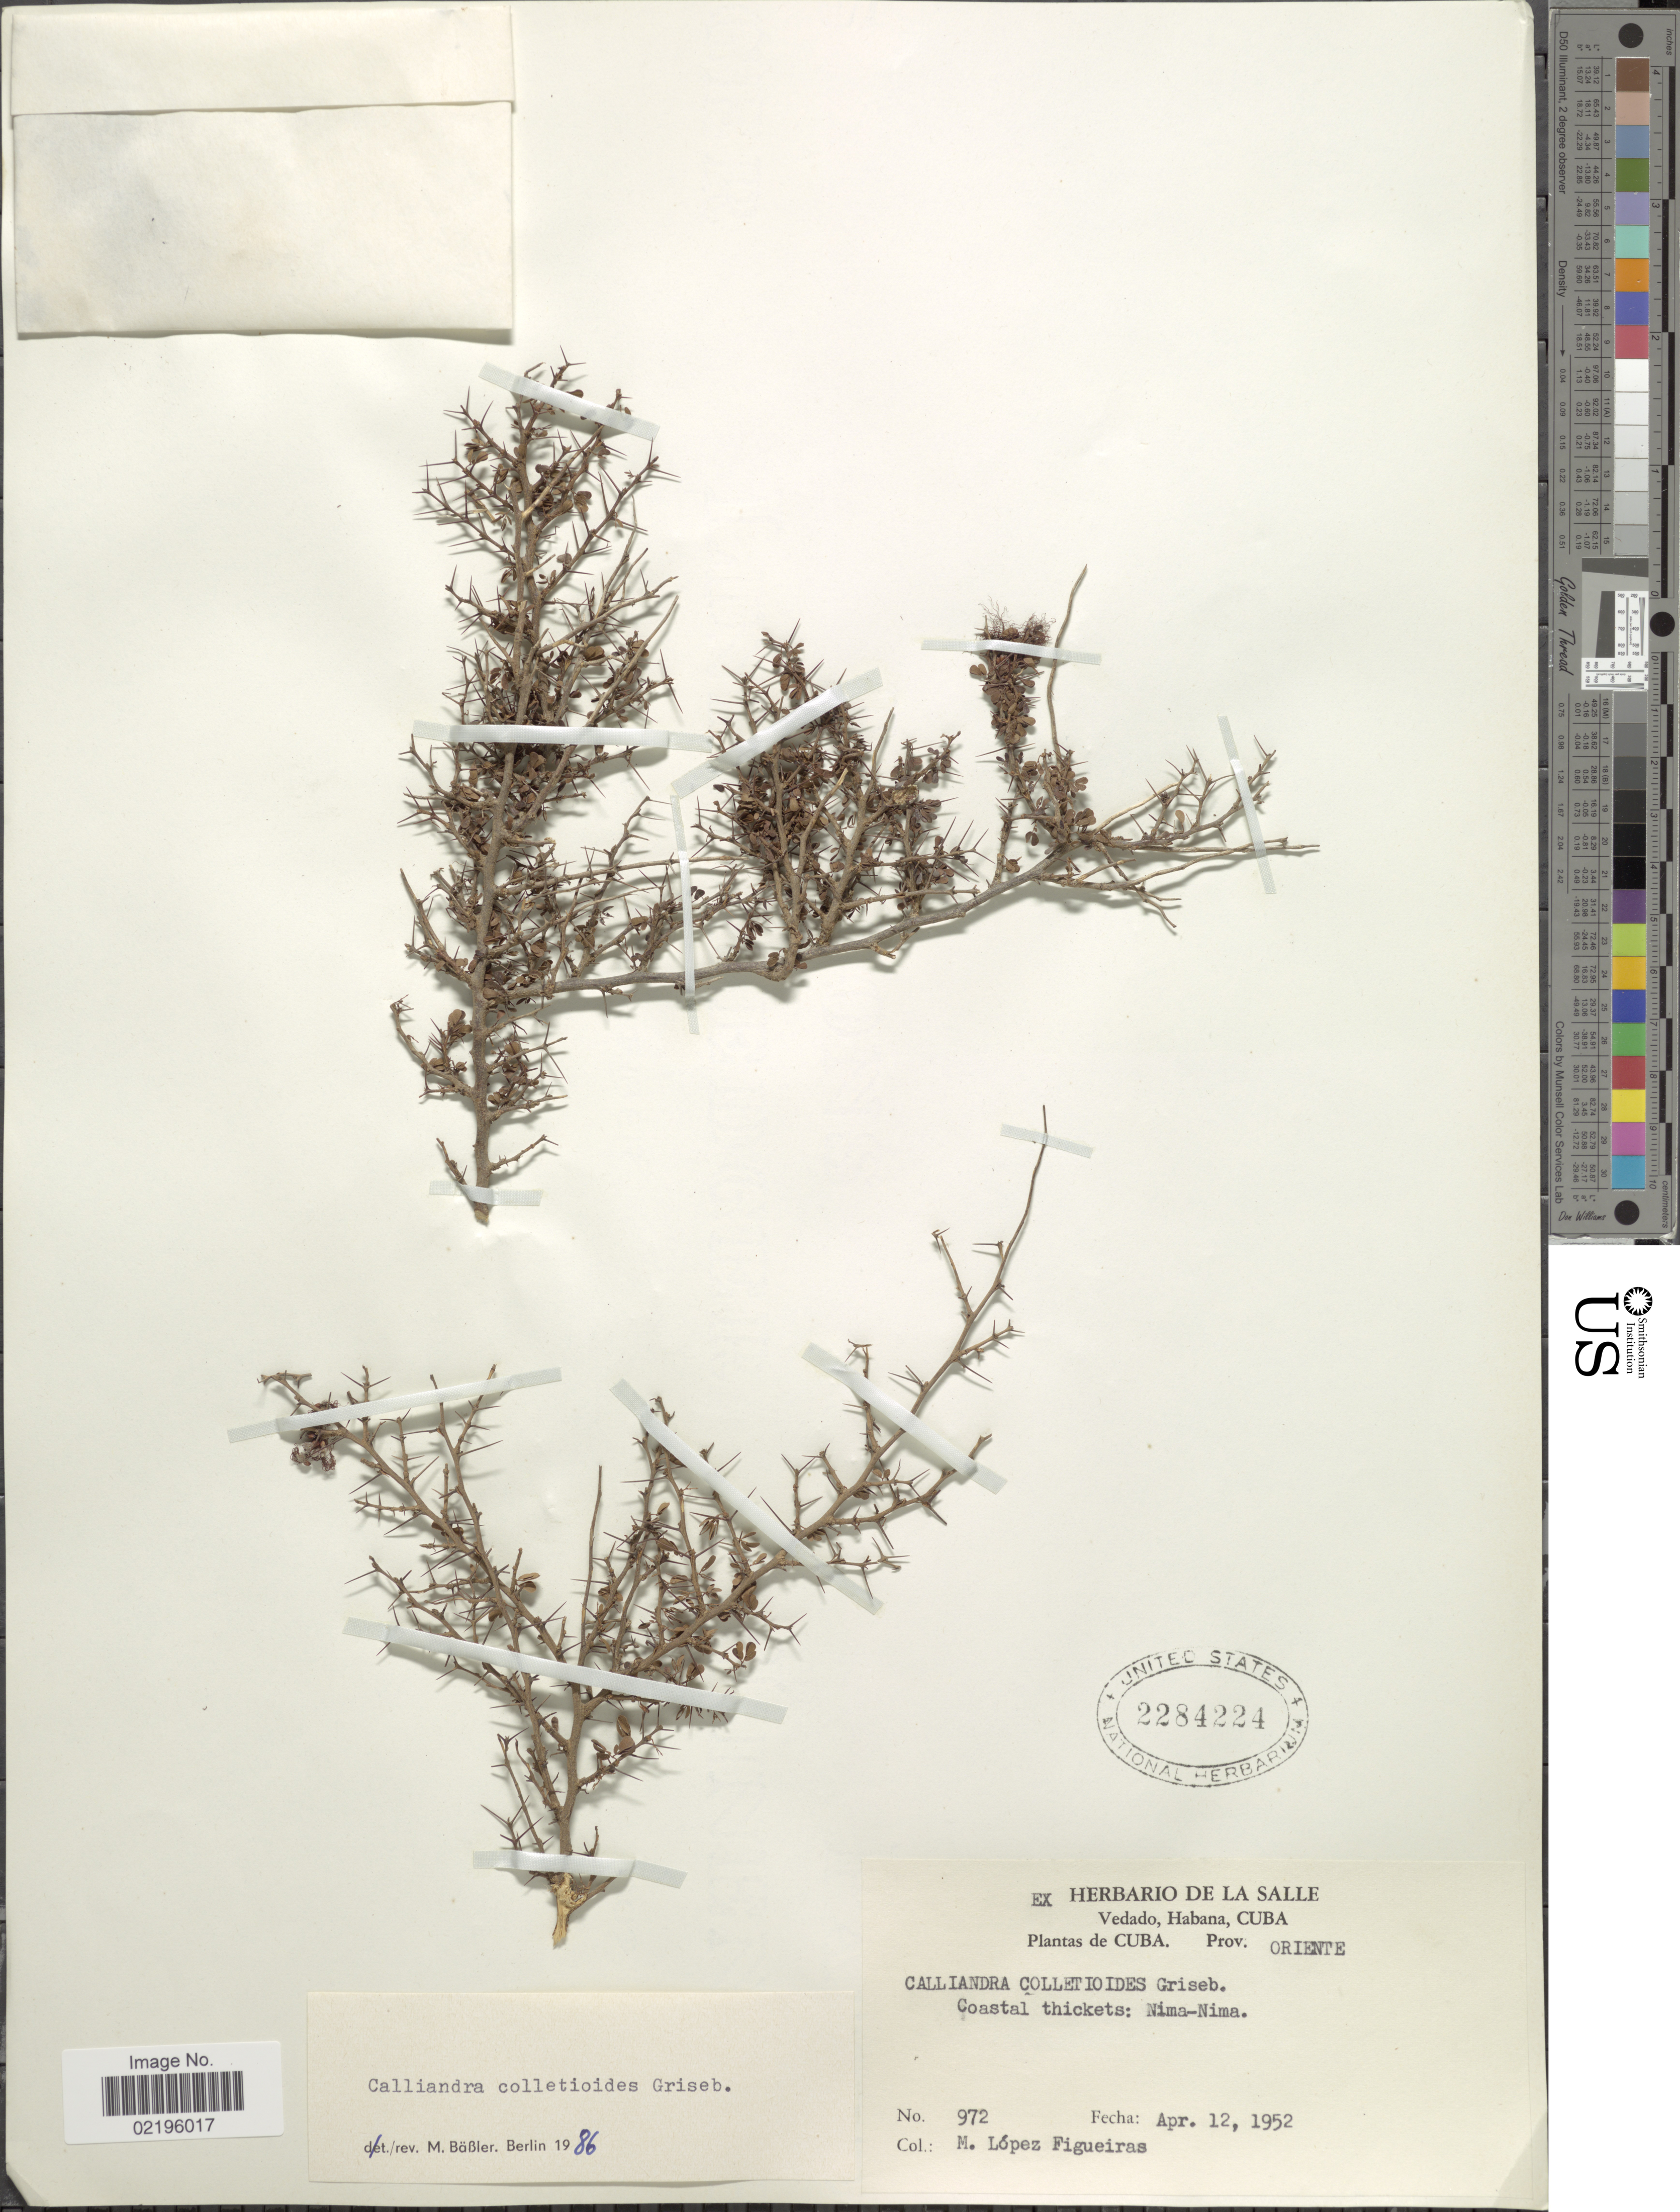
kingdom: Plantae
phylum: Tracheophyta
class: Magnoliopsida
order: Fabales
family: Fabaceae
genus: Calliandra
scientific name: Calliandra colletioides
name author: Griseb.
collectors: M. Lopéz-F.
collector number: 972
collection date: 1952-04-12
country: Cuba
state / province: Oriente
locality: Vedado, Habana. Prov. Oriente. Coastal thickets: Nima-Nima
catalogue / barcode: US 2284224